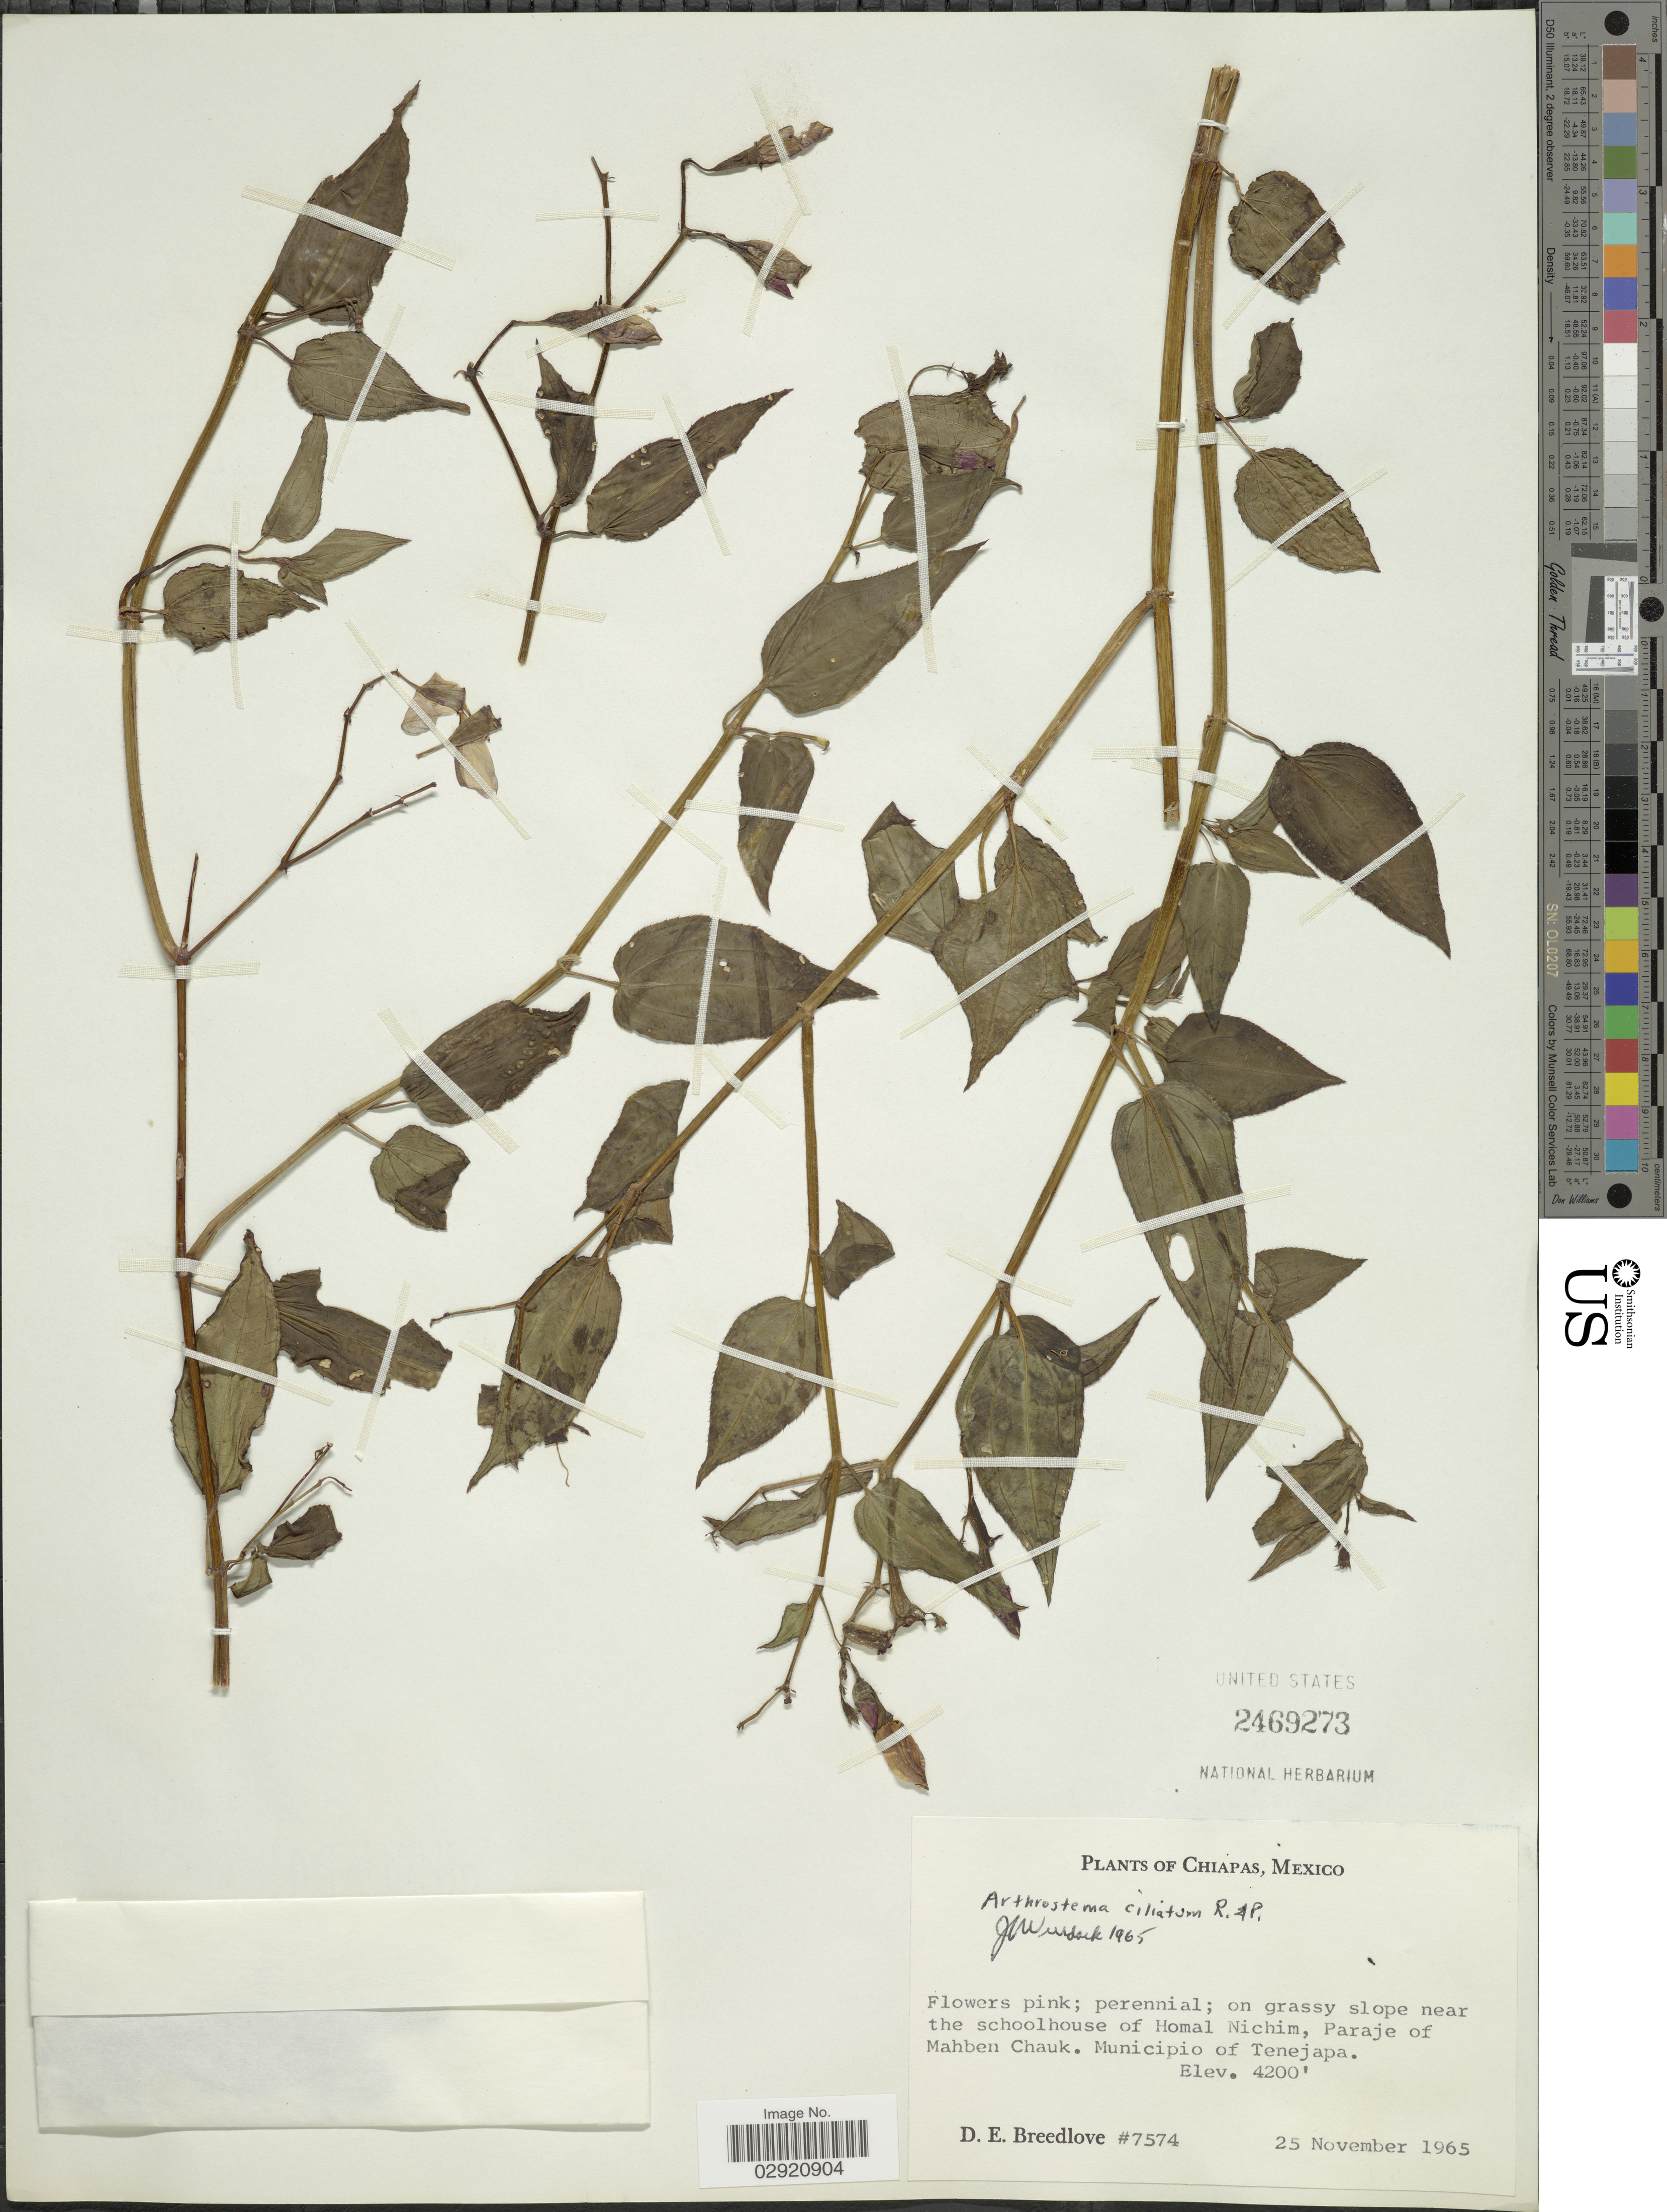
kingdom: Plantae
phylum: Tracheophyta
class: Magnoliopsida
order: Myrtales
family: Melastomataceae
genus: Arthrostemma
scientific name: Arthrostemma ciliatum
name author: Pav. ex D. Don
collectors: D. E. Breedlove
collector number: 7574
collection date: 1965-11-25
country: Mexico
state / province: Chiapas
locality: Slope near the schoolhouse of Homal Nichim, Paraje of Mahben Chauk. Municipio of Tenejapa.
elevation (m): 1280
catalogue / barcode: US 2469273